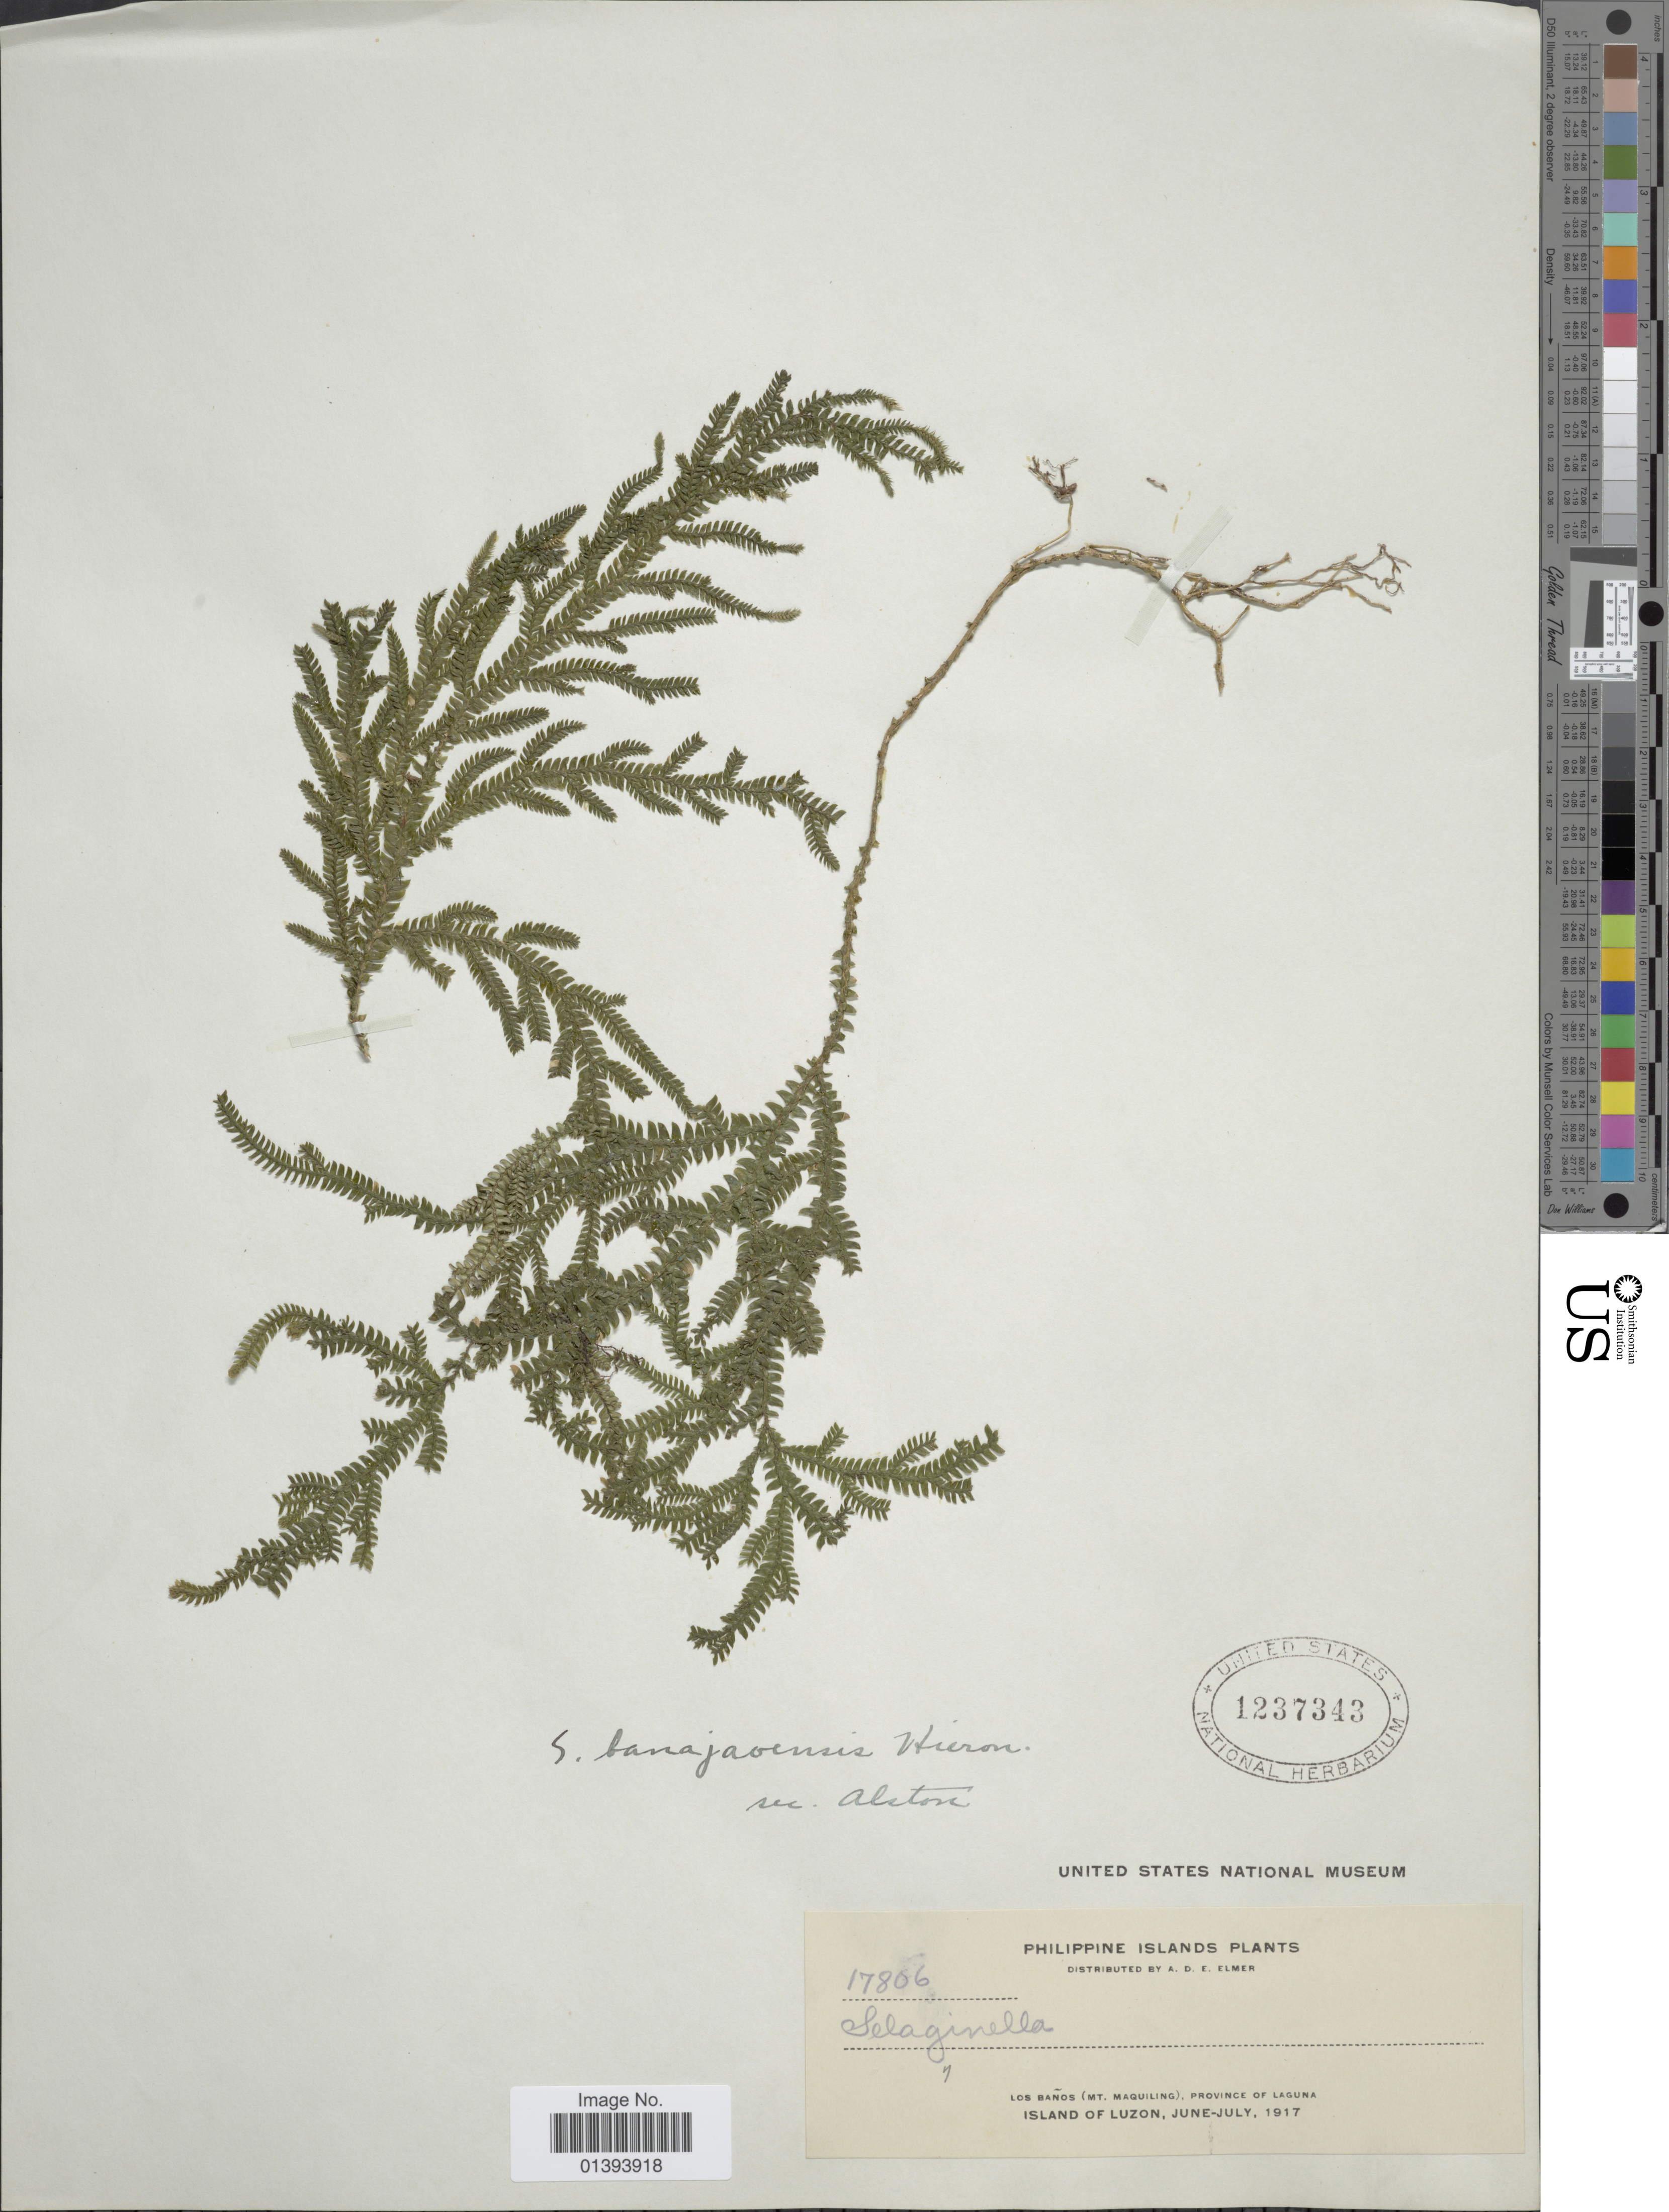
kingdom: Plantae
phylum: Tracheophyta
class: Lycopodiopsida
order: Selaginellales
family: Selaginellaceae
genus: Selaginella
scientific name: Selaginella jagorii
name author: Warb.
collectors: A. D. E. Elmer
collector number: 17806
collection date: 1917-06/1917-07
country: Philippines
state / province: Central Luzon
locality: Los Baños (Mt. Maquiling), province of Laguna, Island of Luzon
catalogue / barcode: US 1237343